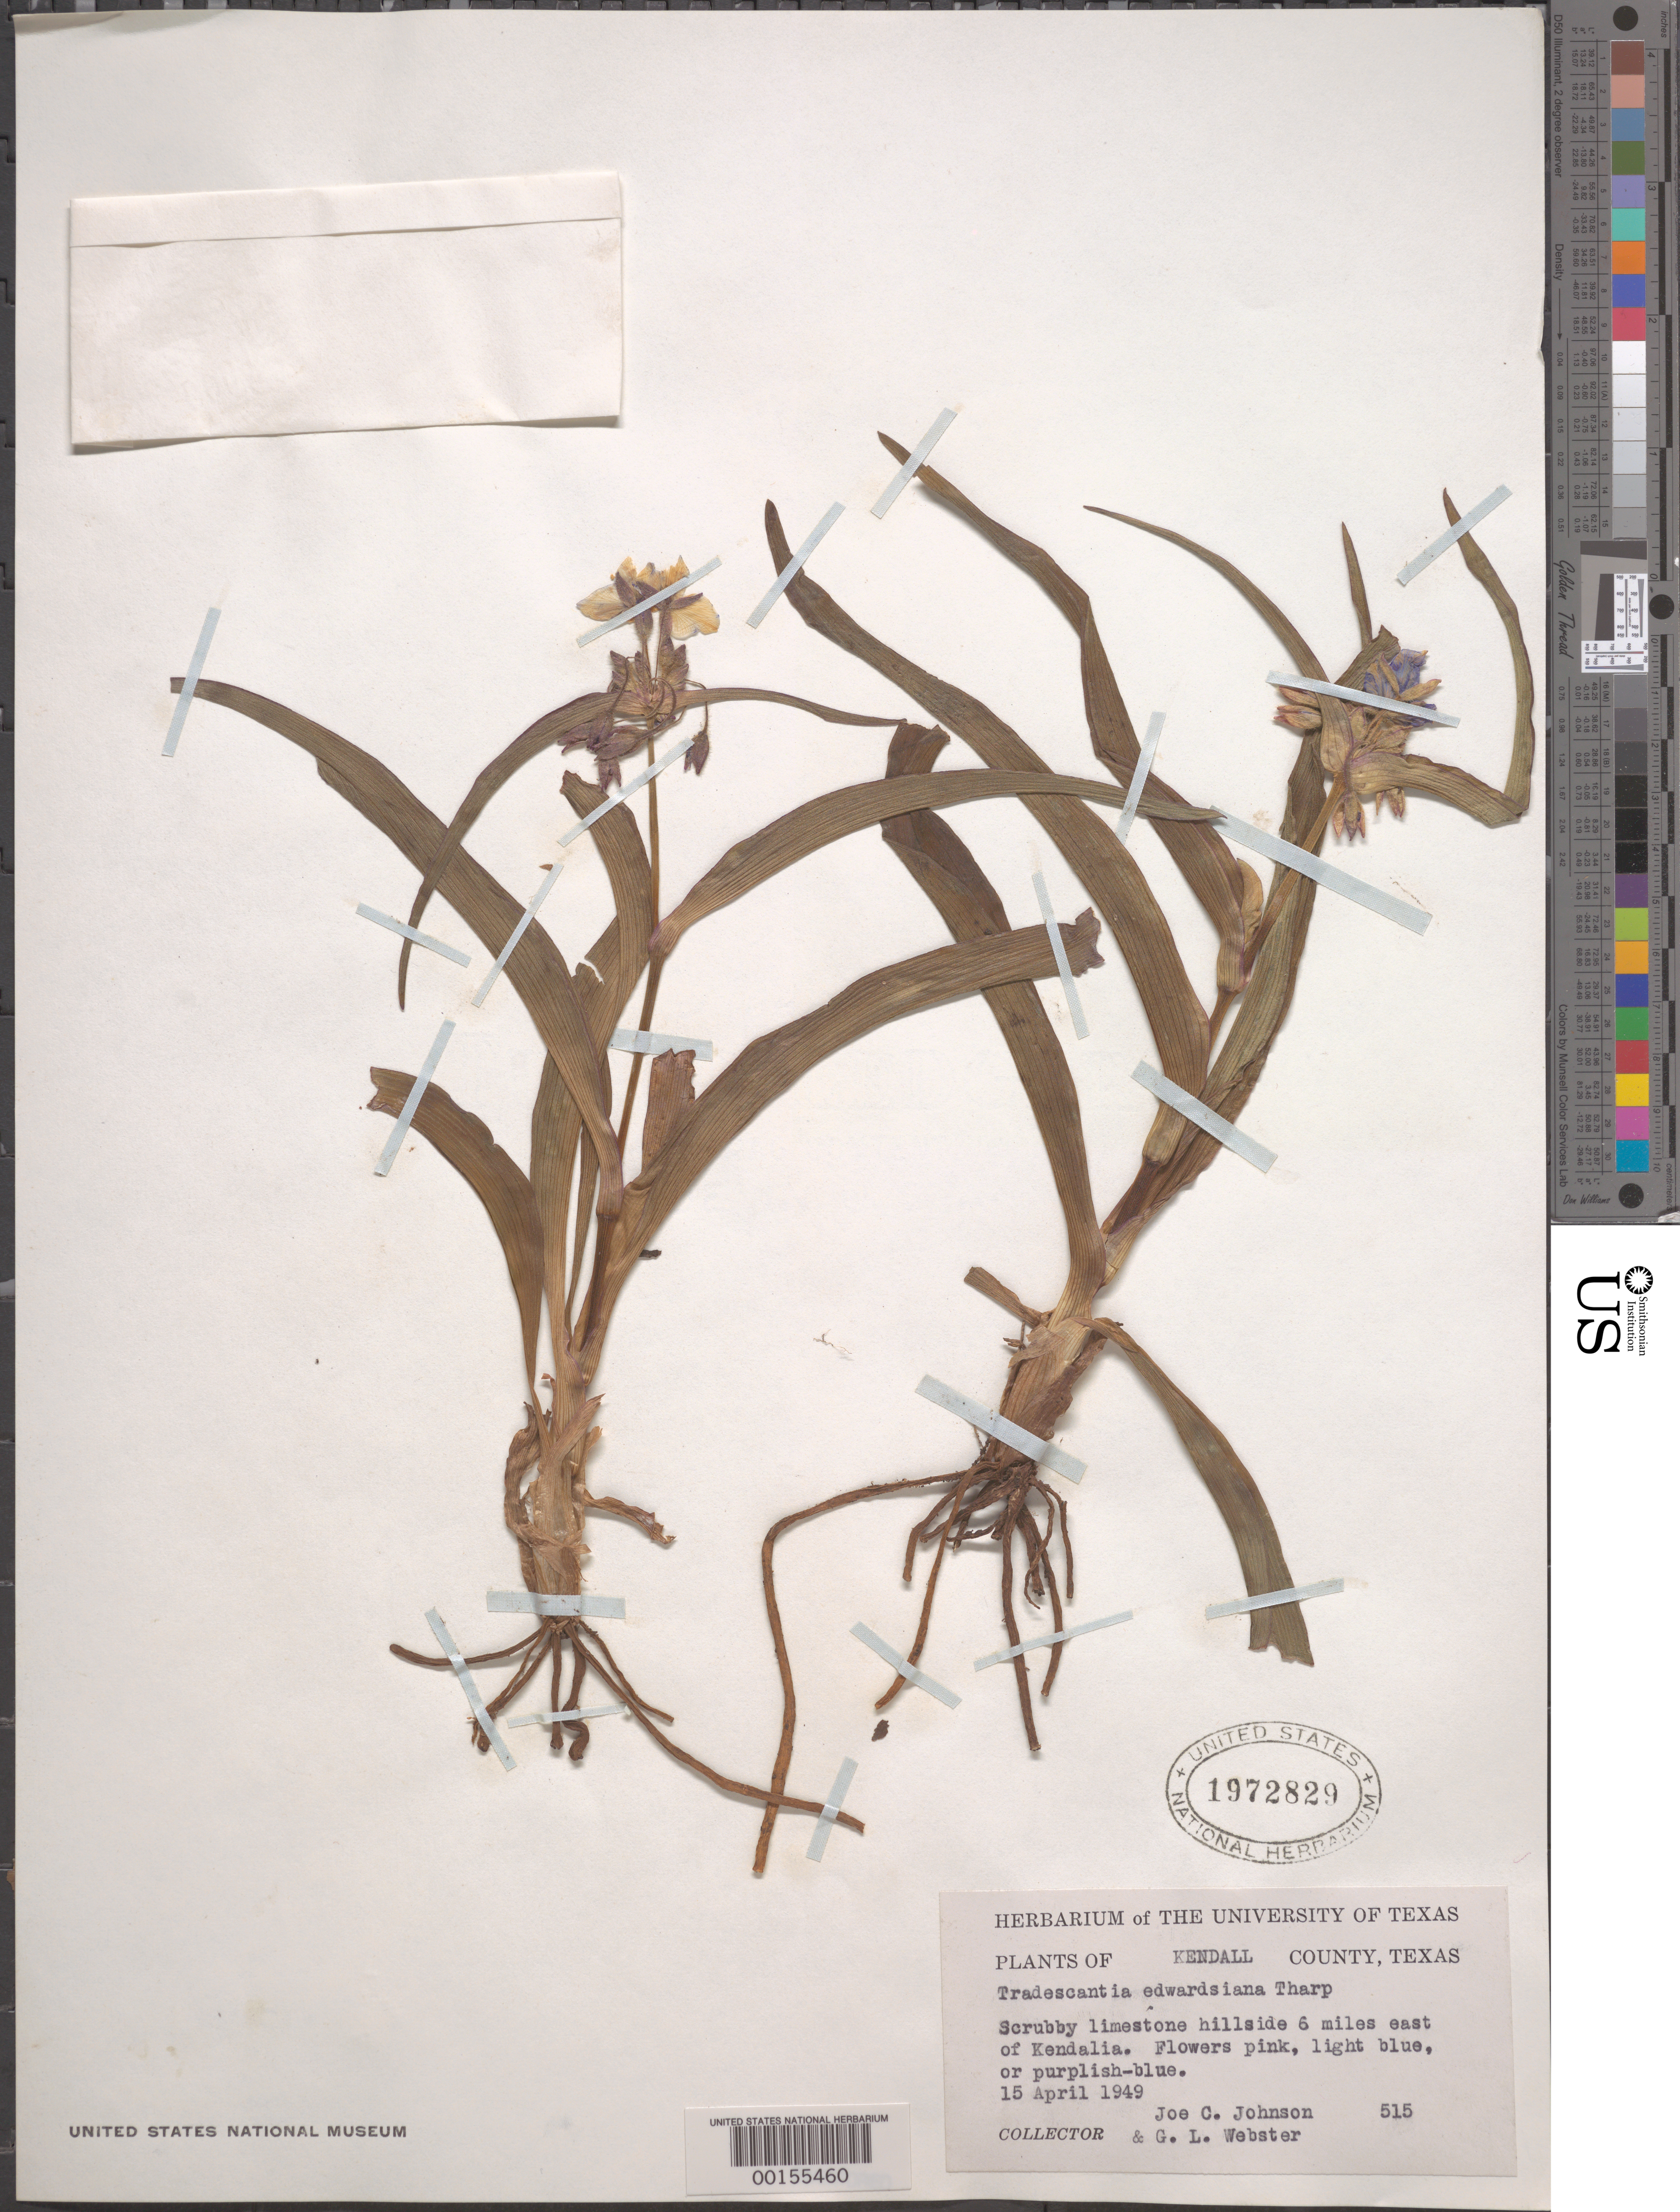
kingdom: Plantae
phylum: Tracheophyta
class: Liliopsida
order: Commelinales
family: Commelinaceae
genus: Tradescantia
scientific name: Tradescantia edwardsiana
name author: Tharp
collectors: J. C. Johnson & G. L. Webster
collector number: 515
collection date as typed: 15 Apr 1949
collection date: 1949-04-15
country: United States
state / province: Texas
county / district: Kendall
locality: E of kendalia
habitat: Scrubby limestone hillside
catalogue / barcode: US 1972829